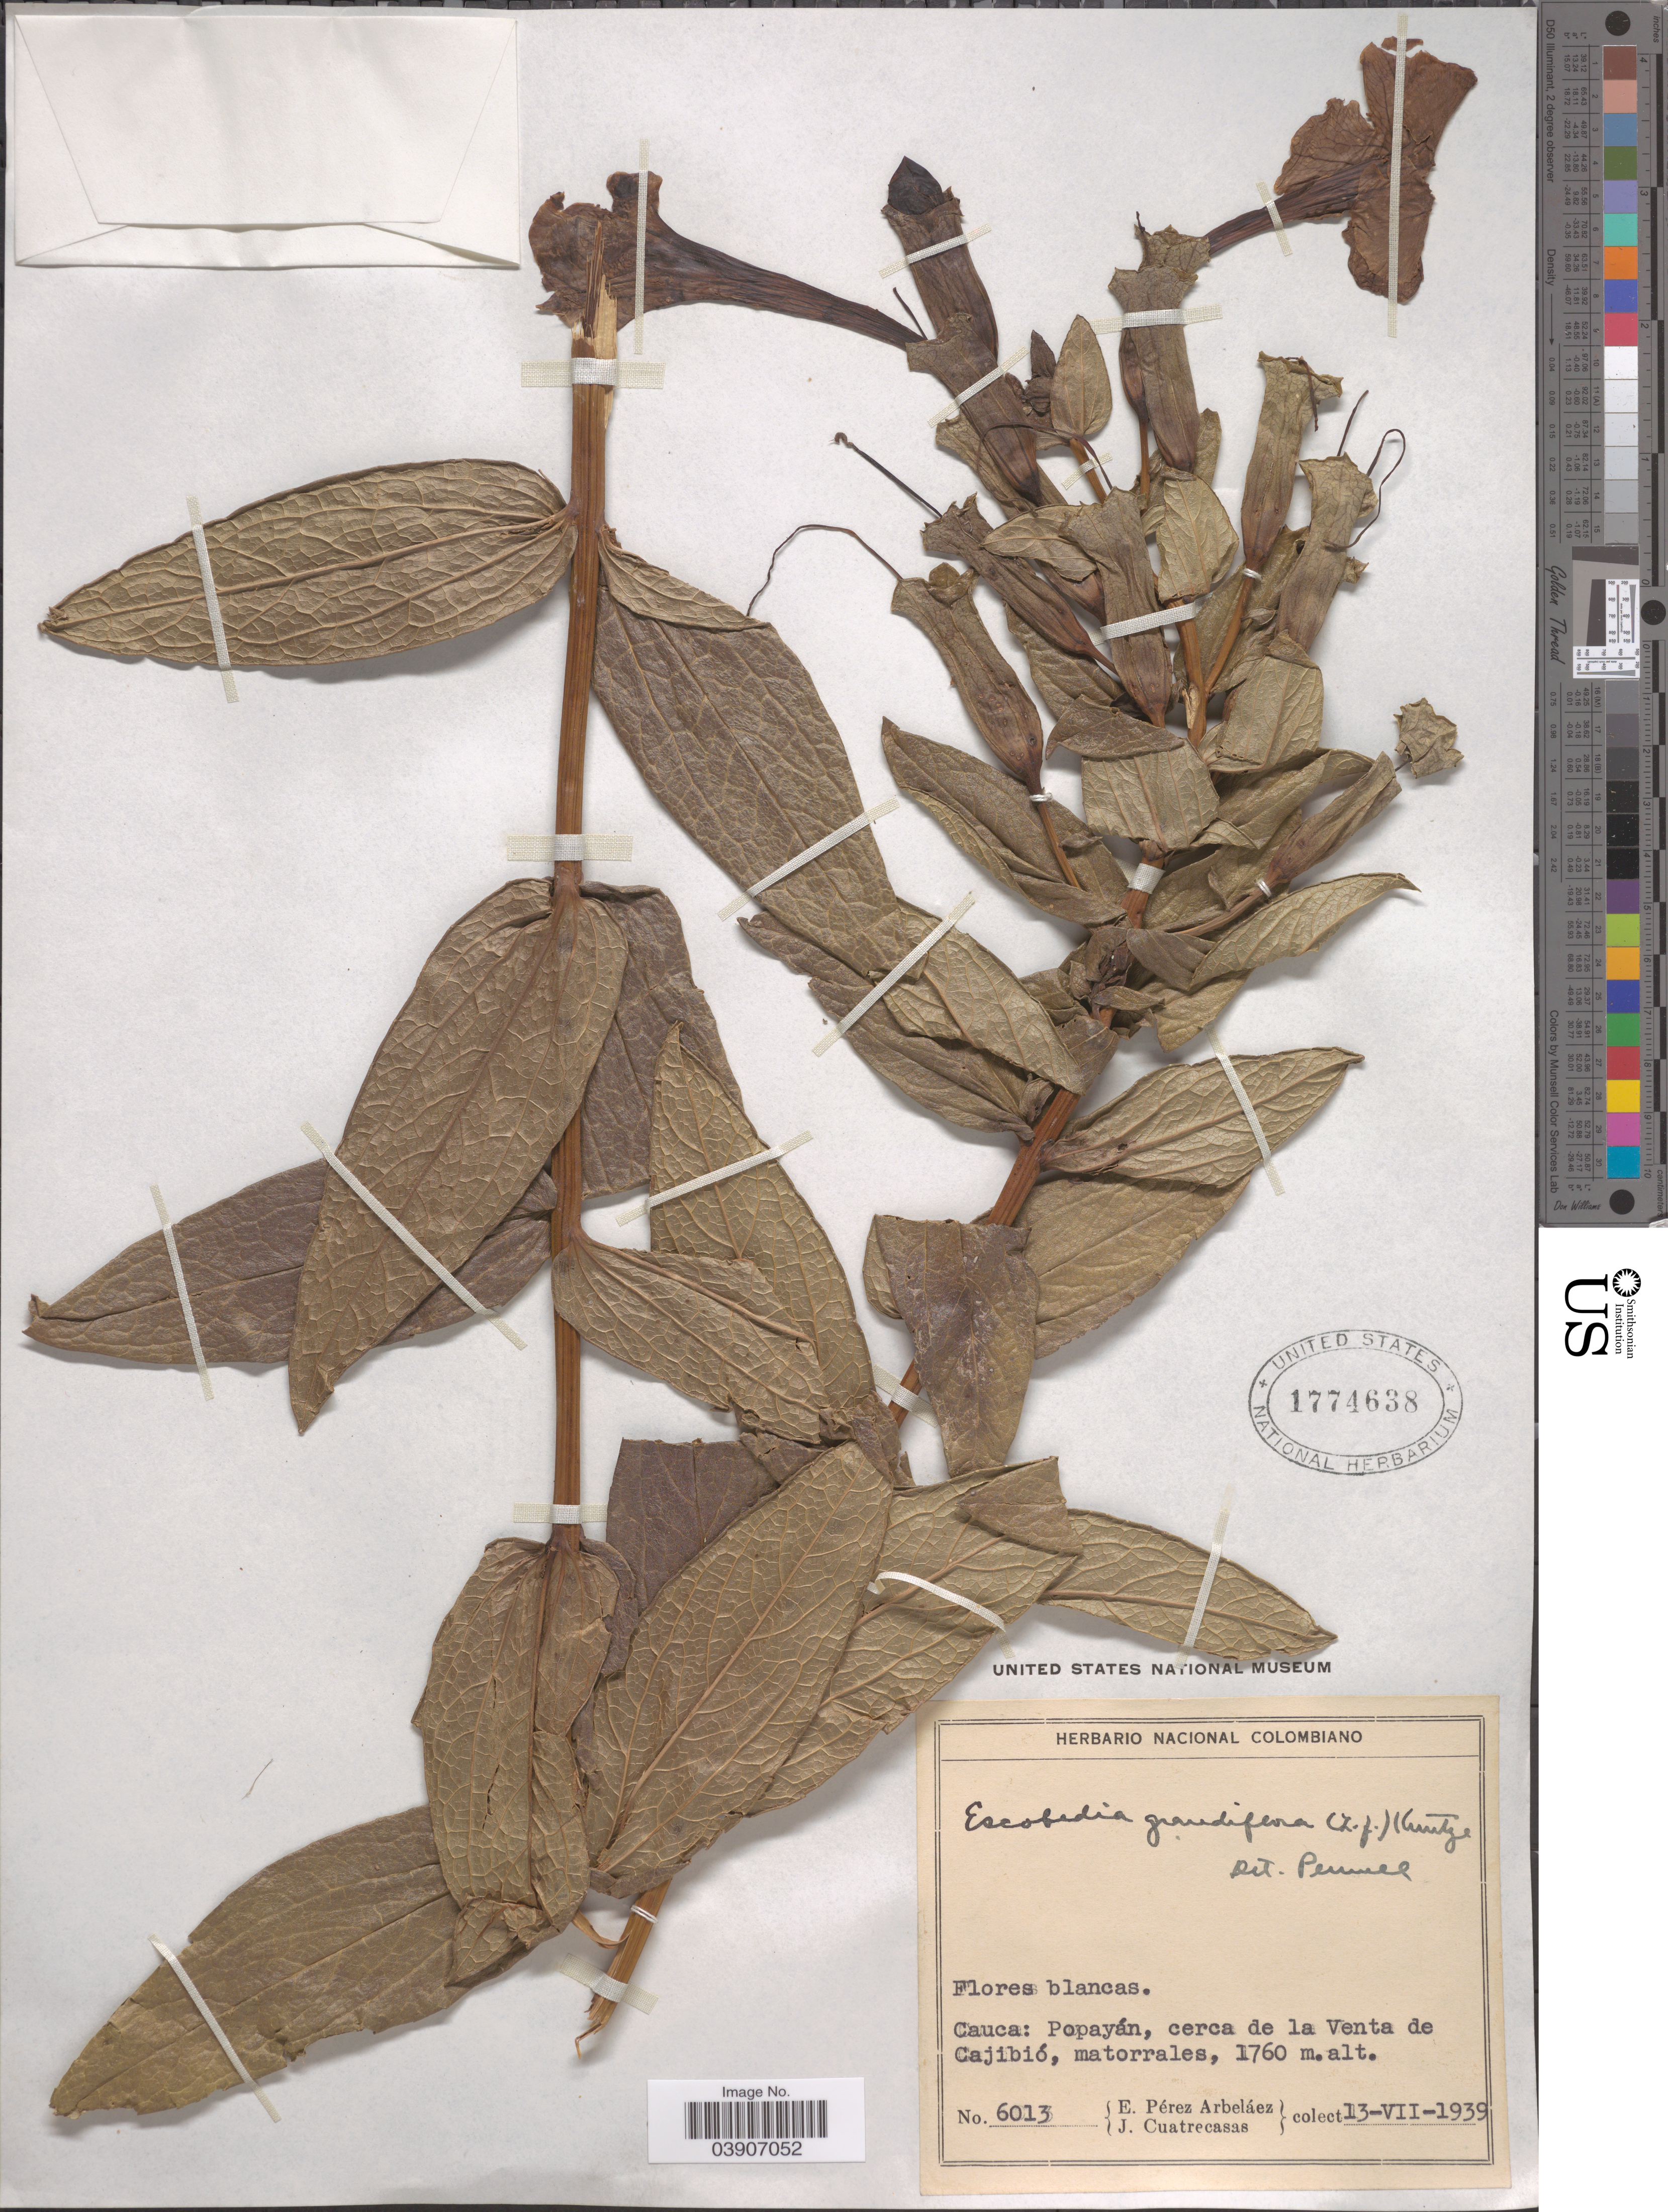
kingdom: Plantae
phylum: Tracheophyta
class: Magnoliopsida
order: Lamiales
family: Orobanchaceae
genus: Escobedia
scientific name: Escobedia grandiflora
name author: (L. f.) Kuntze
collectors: E. Pérez Arbeláez & J. Cuatrecasas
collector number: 6013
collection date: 1939-07-13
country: Colombia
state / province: Cauca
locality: Popayán, cerca de la Venta de Cajibió, matorrales.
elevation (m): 1760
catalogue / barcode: US 1774638